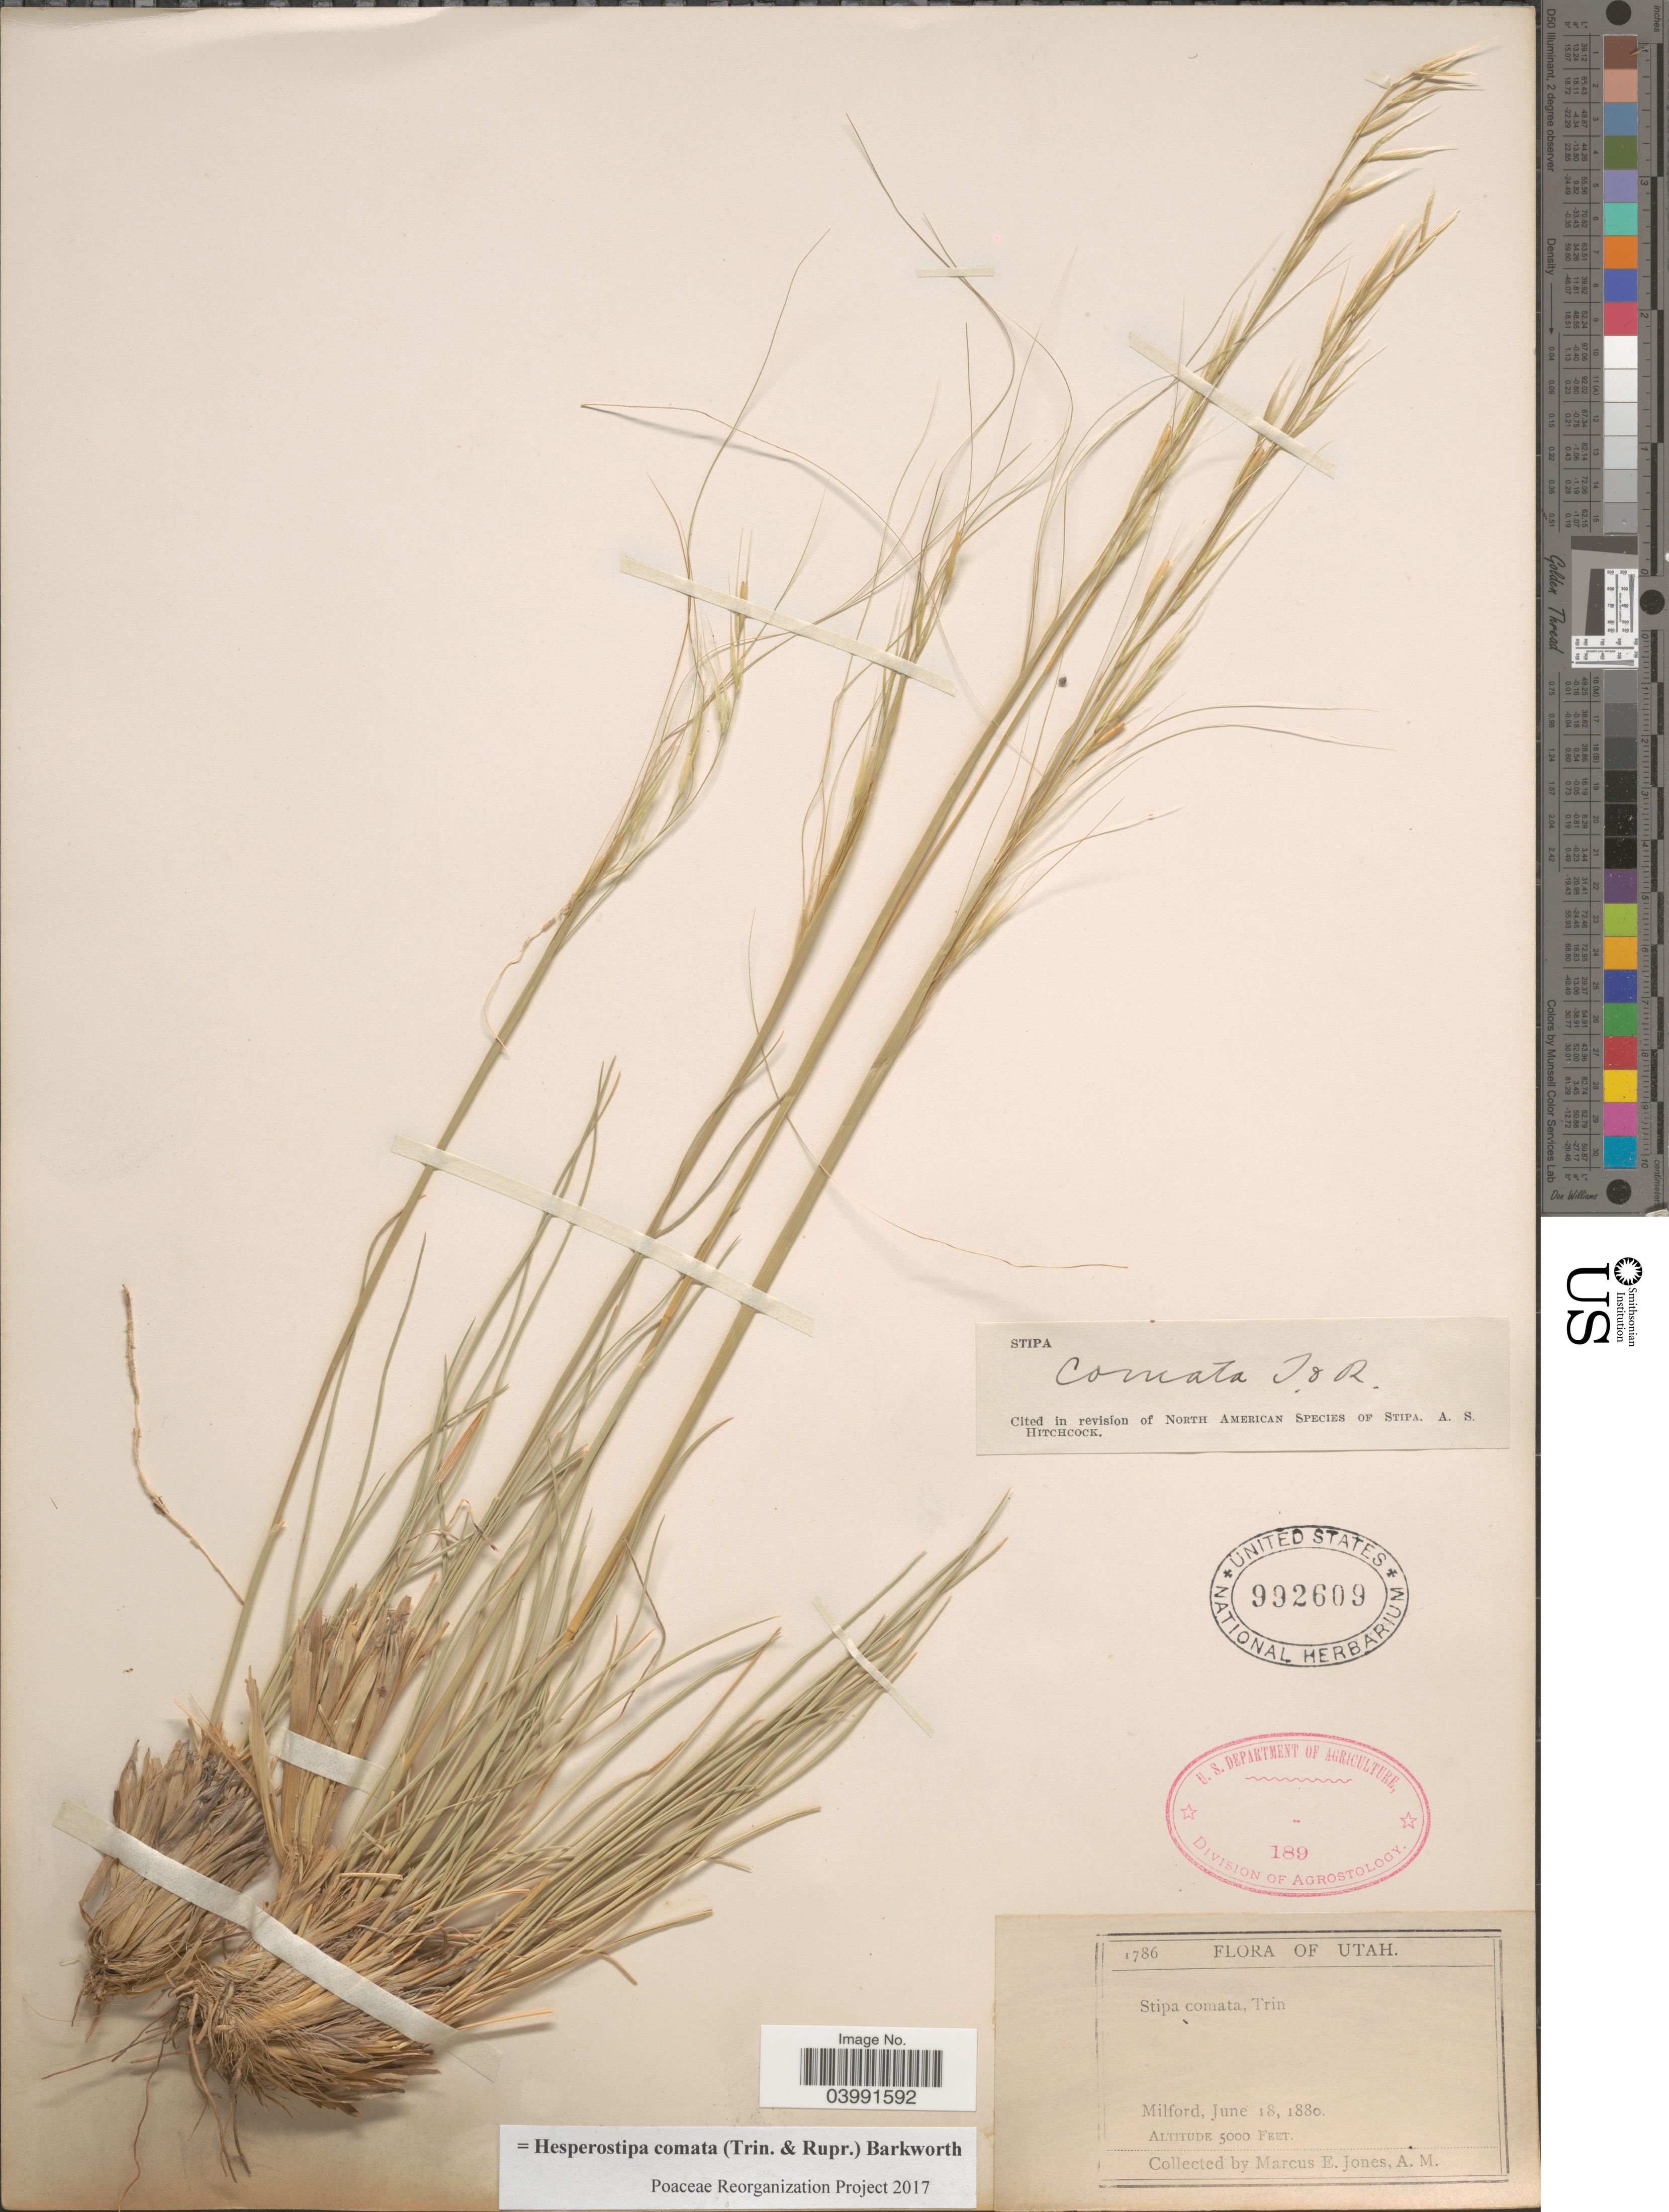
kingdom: Plantae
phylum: Tracheophyta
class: Liliopsida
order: Poales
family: Poaceae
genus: Hesperostipa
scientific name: Hesperostipa comata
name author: (Trin. & Rupr.) Barkworth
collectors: M. E. Jones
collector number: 1786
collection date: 1880-06-18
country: United States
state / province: Utah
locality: Milford.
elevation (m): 1524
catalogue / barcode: US 992609